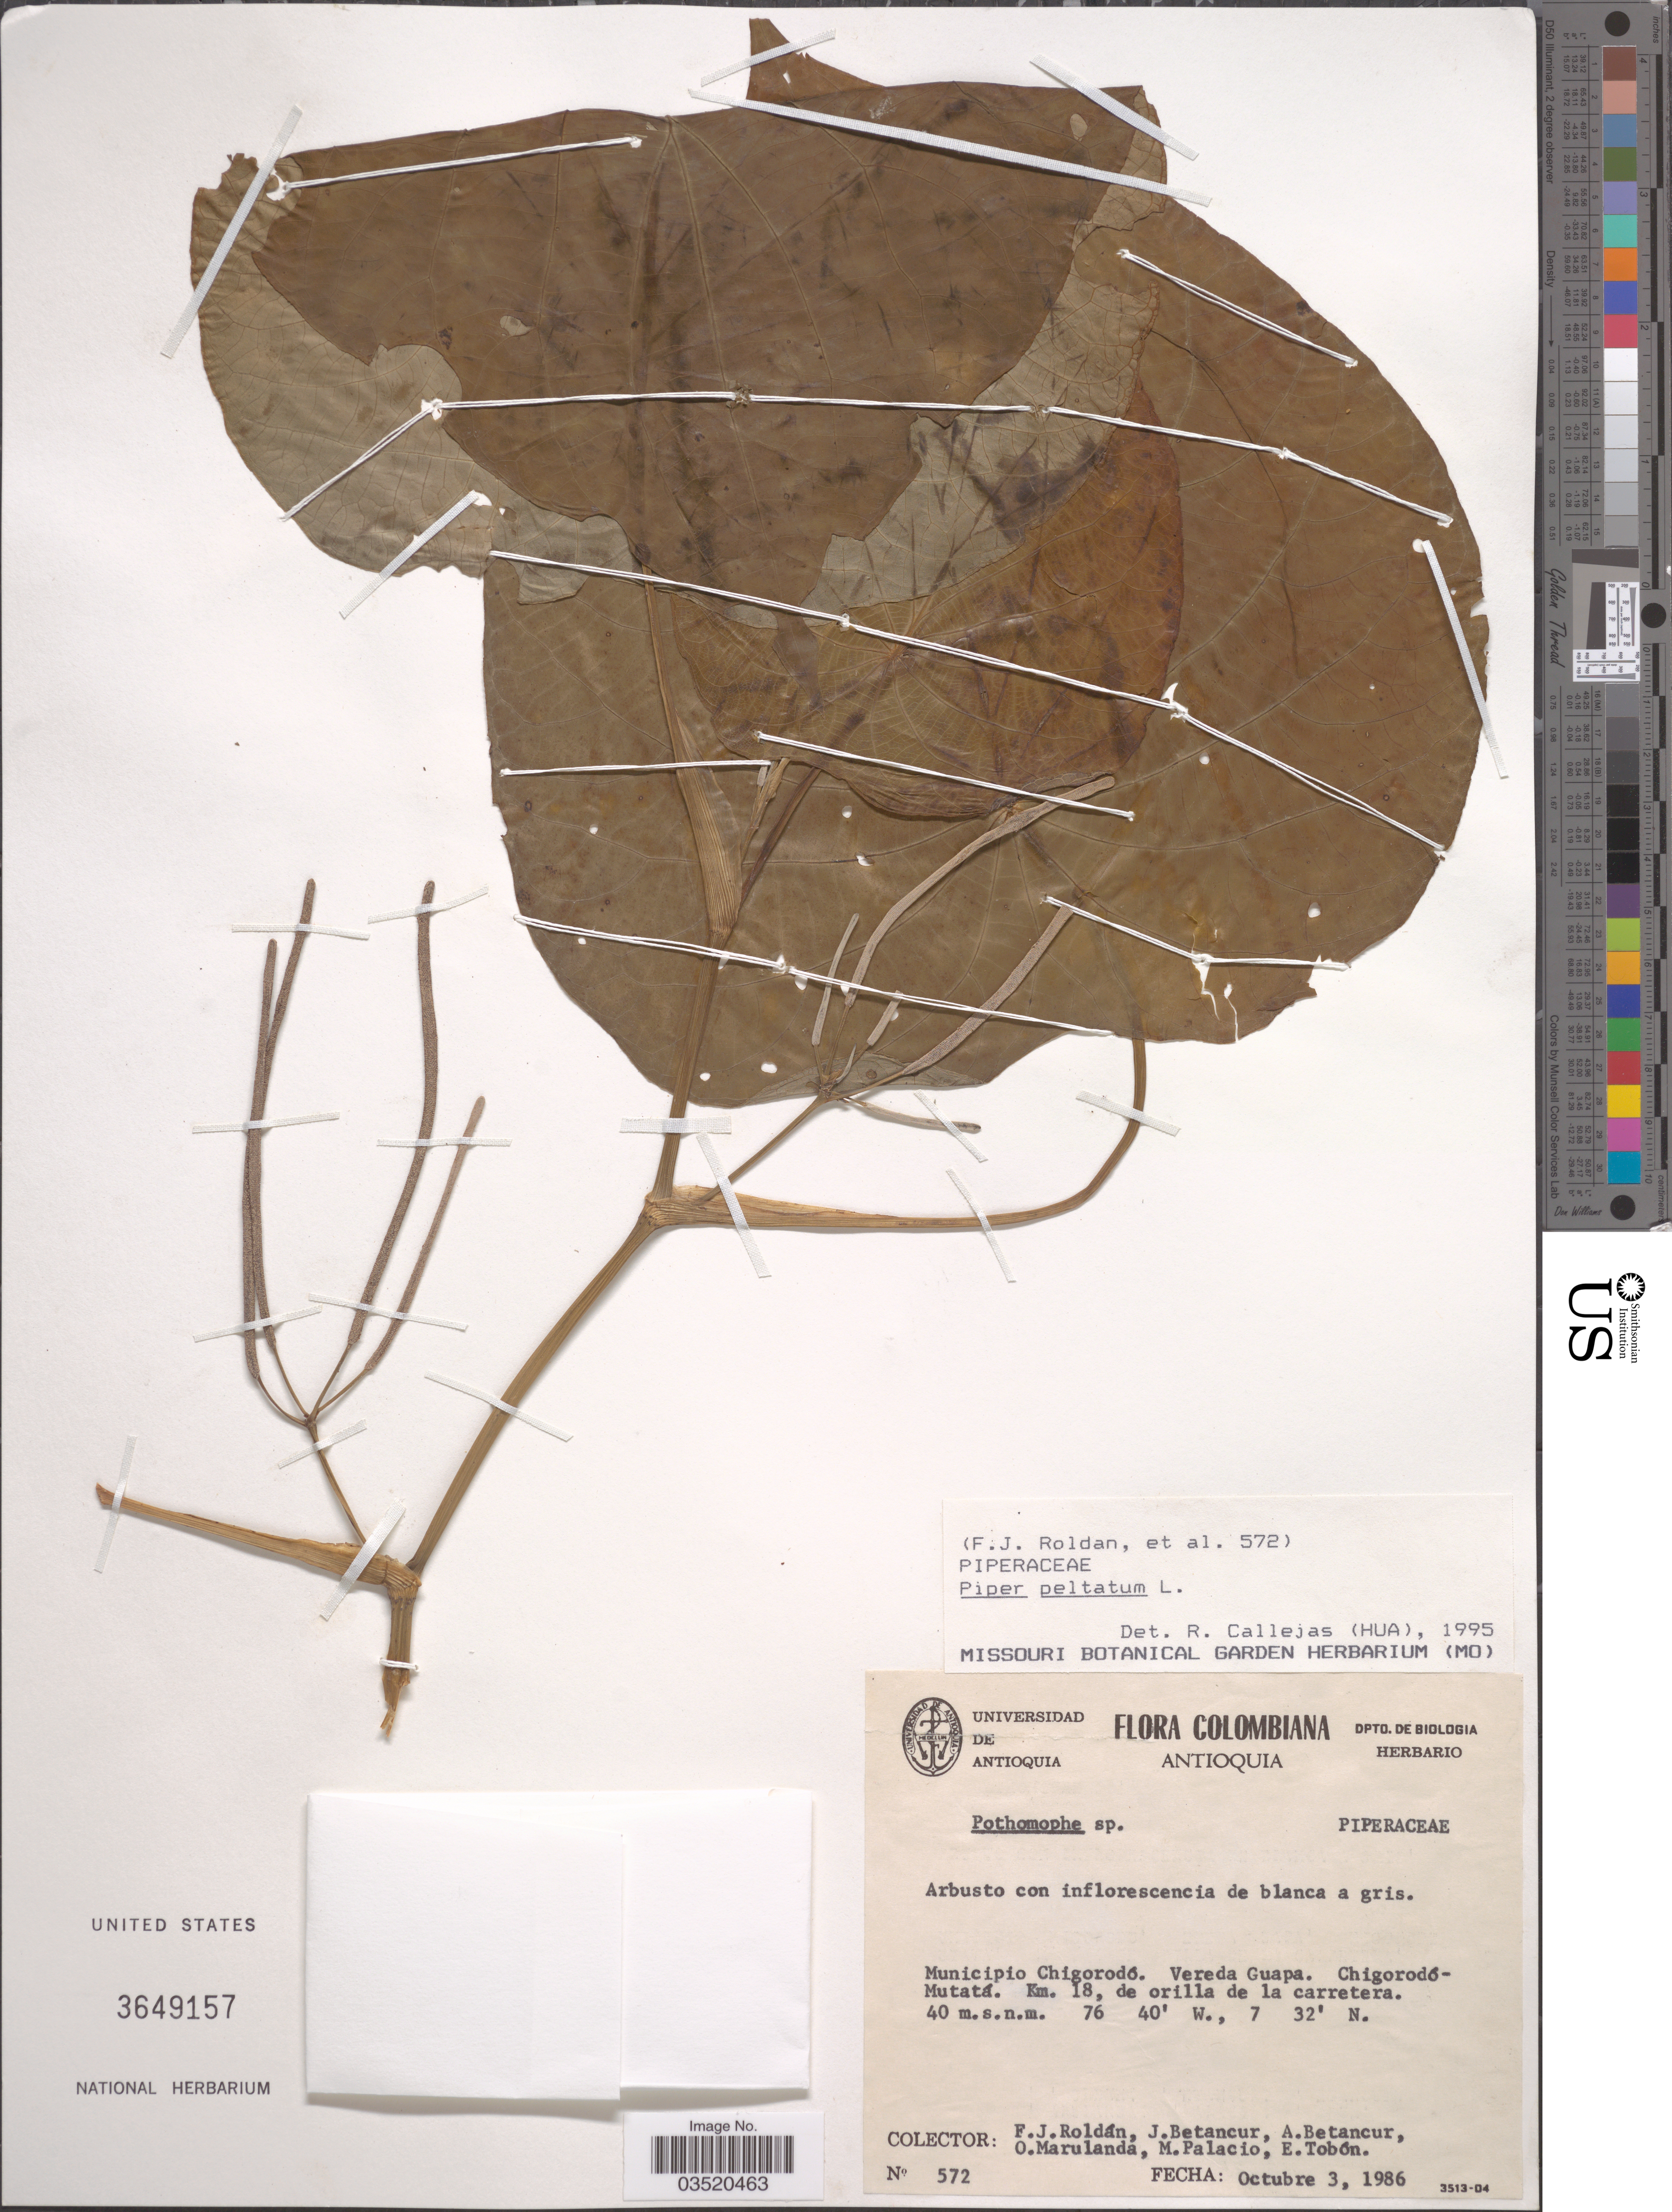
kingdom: Plantae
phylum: Tracheophyta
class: Magnoliopsida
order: Piperales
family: Piperaceae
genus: Piper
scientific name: Piper peltatum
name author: L.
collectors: F. J. Roldán, J. Betancur, A. Betancur, O. Marulanda & et al.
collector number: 572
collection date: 1986-10-03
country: Colombia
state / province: Antioquia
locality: Municipio Chigorodó. Vereda Guapa. Chigorodó-Mutatá. Km. 18.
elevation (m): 40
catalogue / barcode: US 3649157